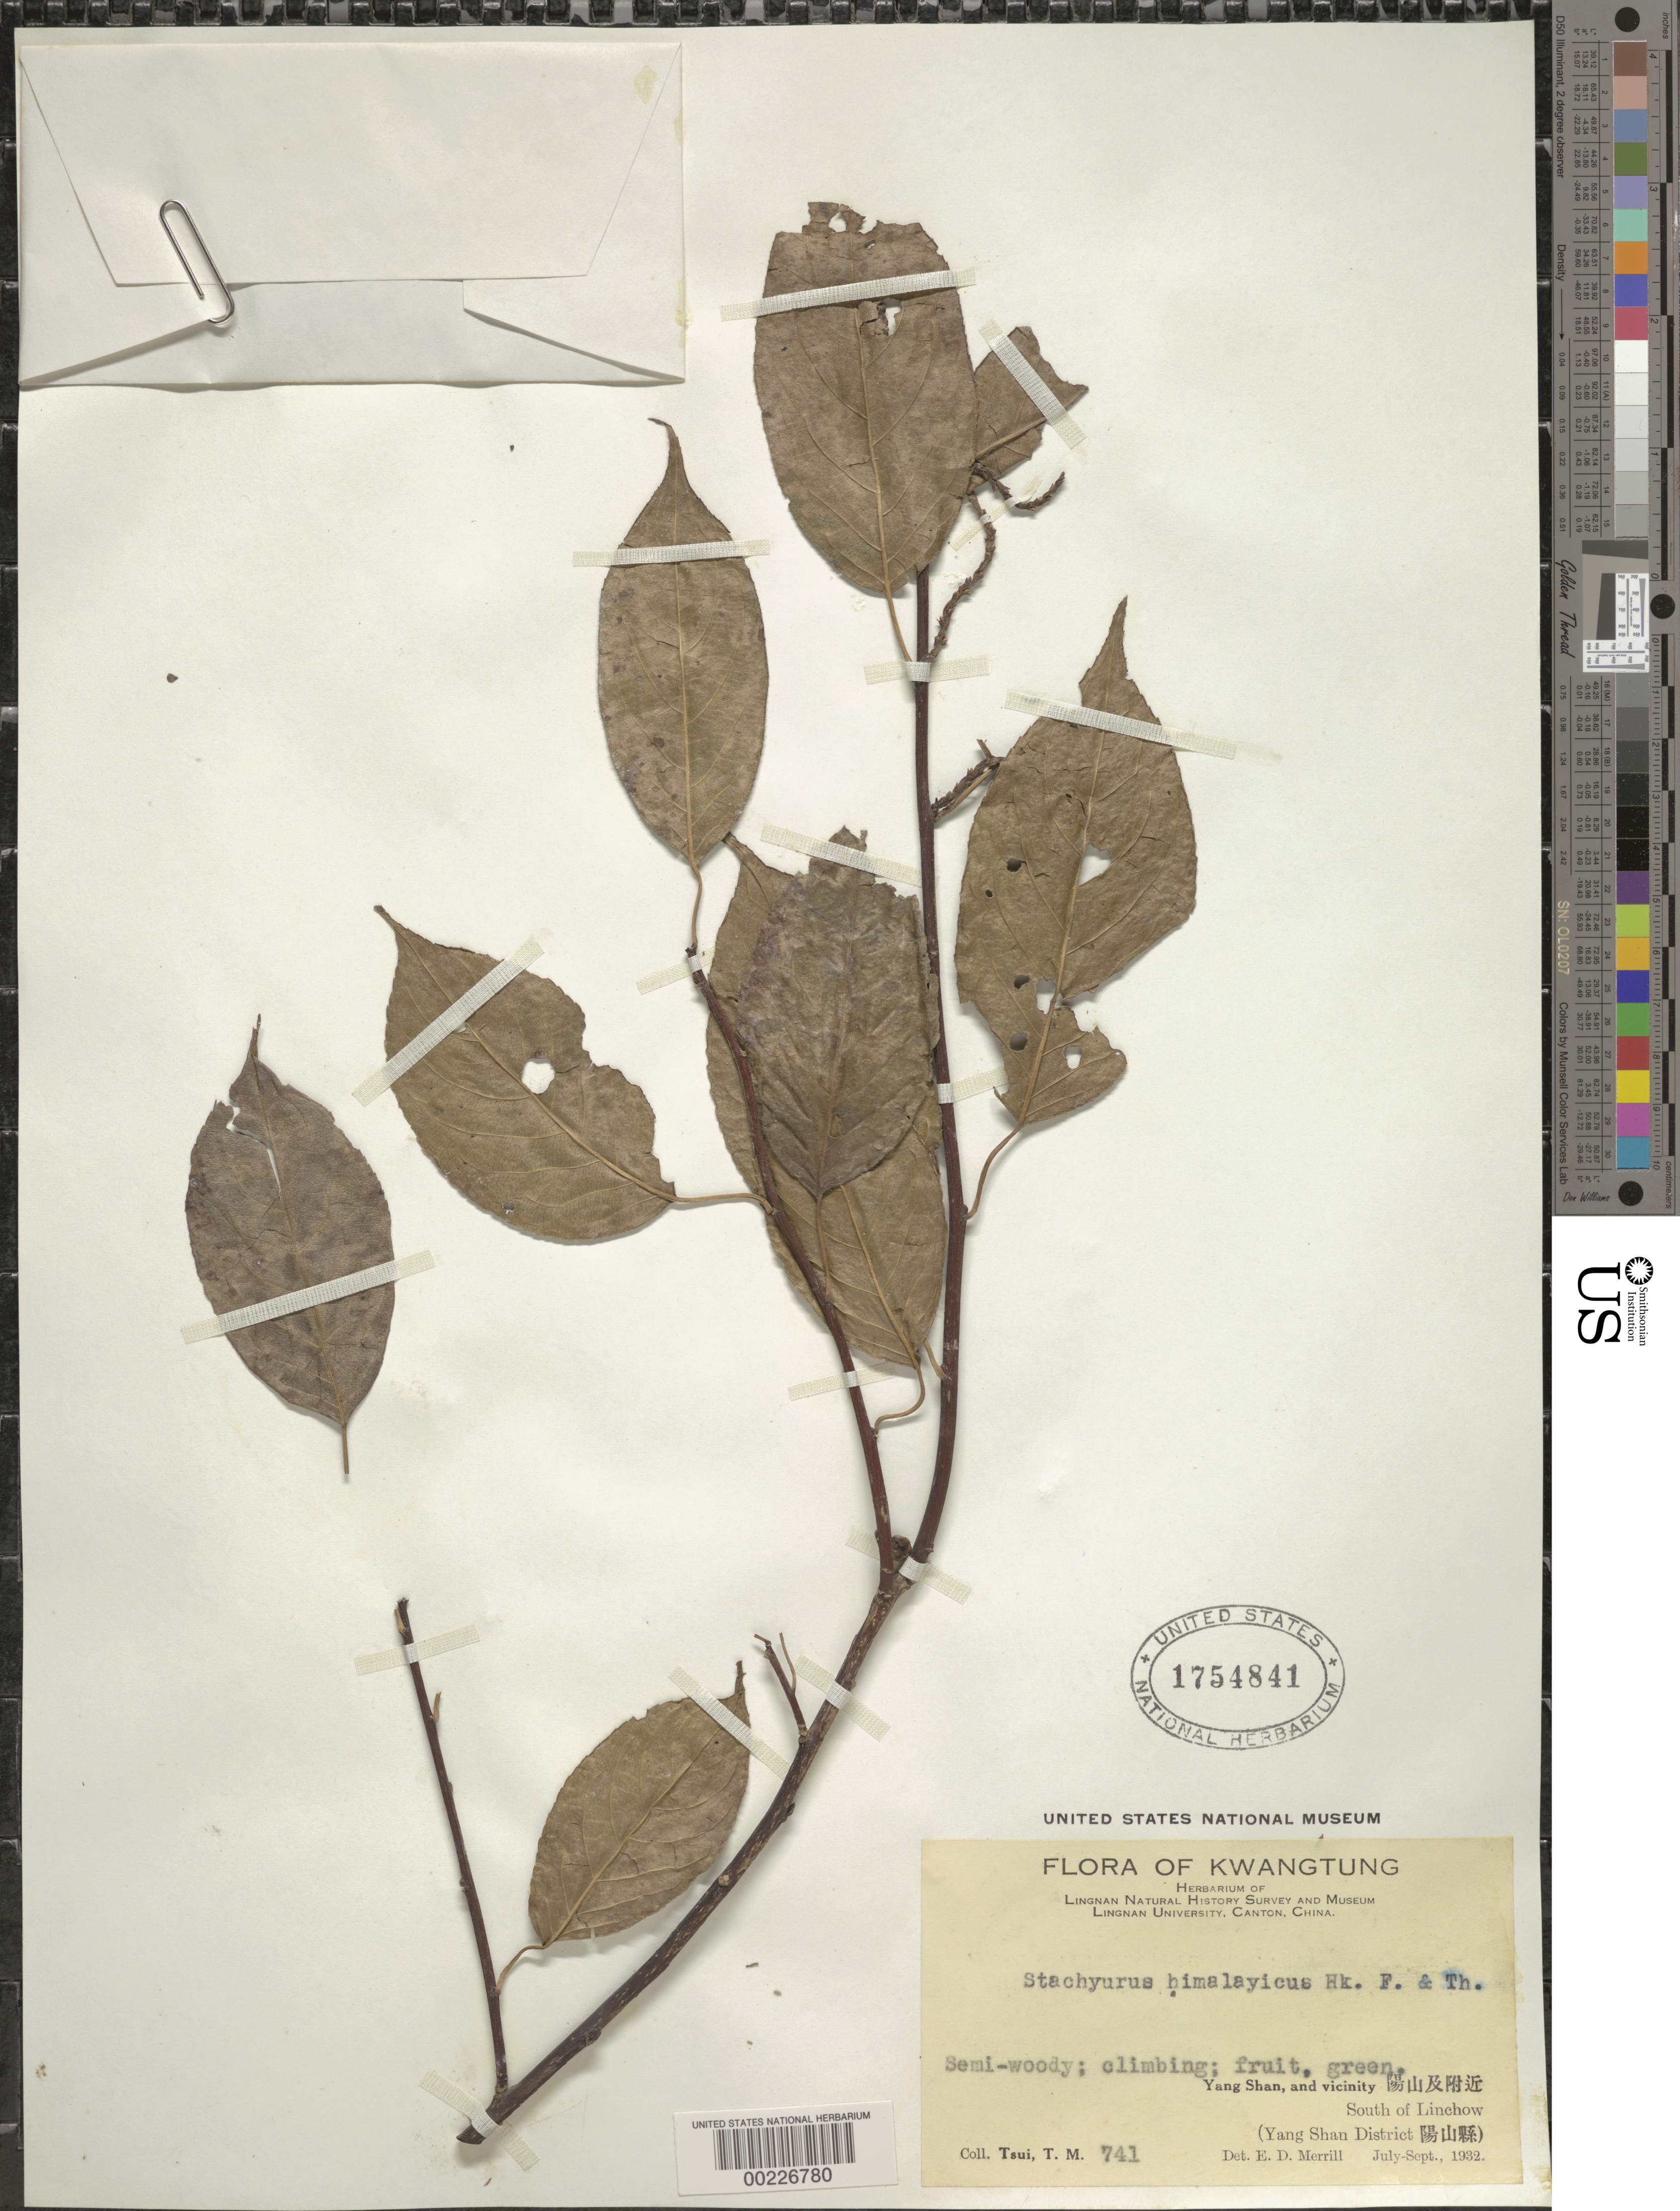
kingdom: Plantae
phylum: Tracheophyta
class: Magnoliopsida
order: Crossosomatales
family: Stachyuraceae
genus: Stachyurus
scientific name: Stachyurus himalaicus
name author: Hook. f. & Thomson ex Benth.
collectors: T. Tsui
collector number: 741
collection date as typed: Jul 1932 to -- Sep 1932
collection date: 1932-07/1932-09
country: China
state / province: Guangdong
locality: Yang shan dist., yang shan and vicinity; s of linchow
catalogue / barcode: US 1754841